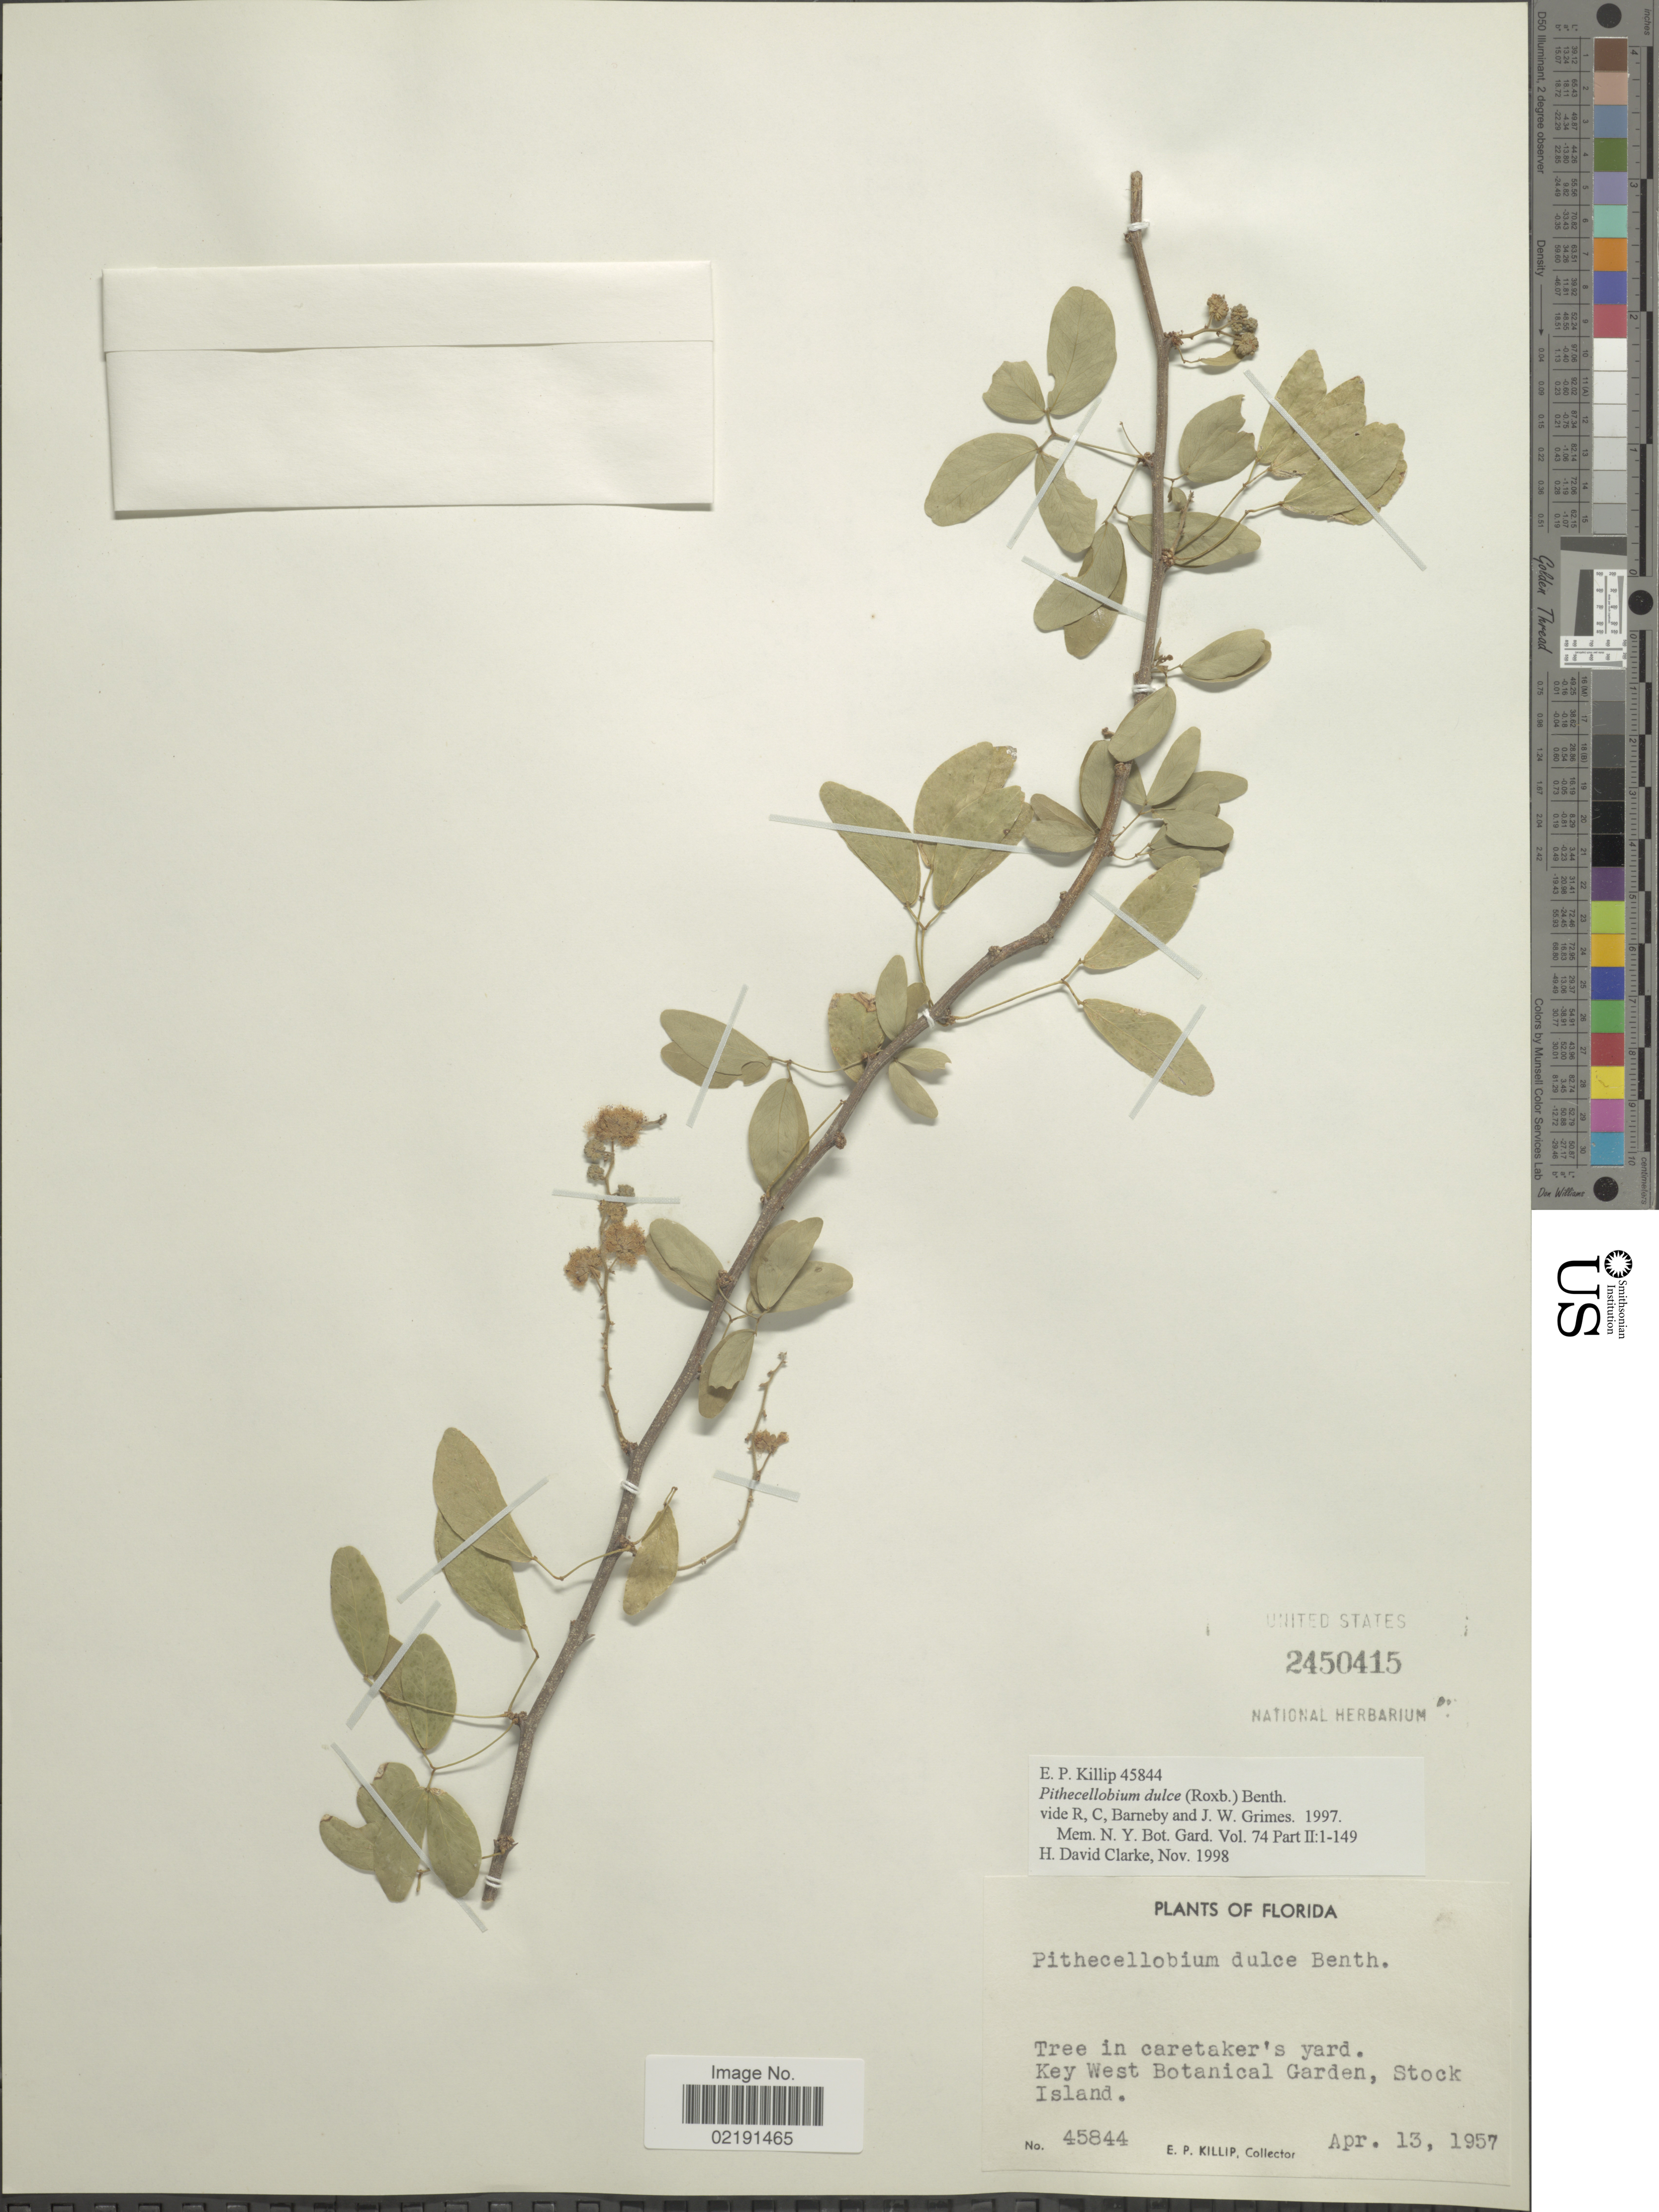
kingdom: Plantae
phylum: Tracheophyta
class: Magnoliopsida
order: Fabales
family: Fabaceae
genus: Pithecellobium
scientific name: Pithecellobium dulce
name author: (Roxb.) Benth.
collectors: E. P. Killip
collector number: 45844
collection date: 1957-04-13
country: United States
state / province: Florida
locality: Key West Botanical Garden, Stock Island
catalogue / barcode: US 2450415